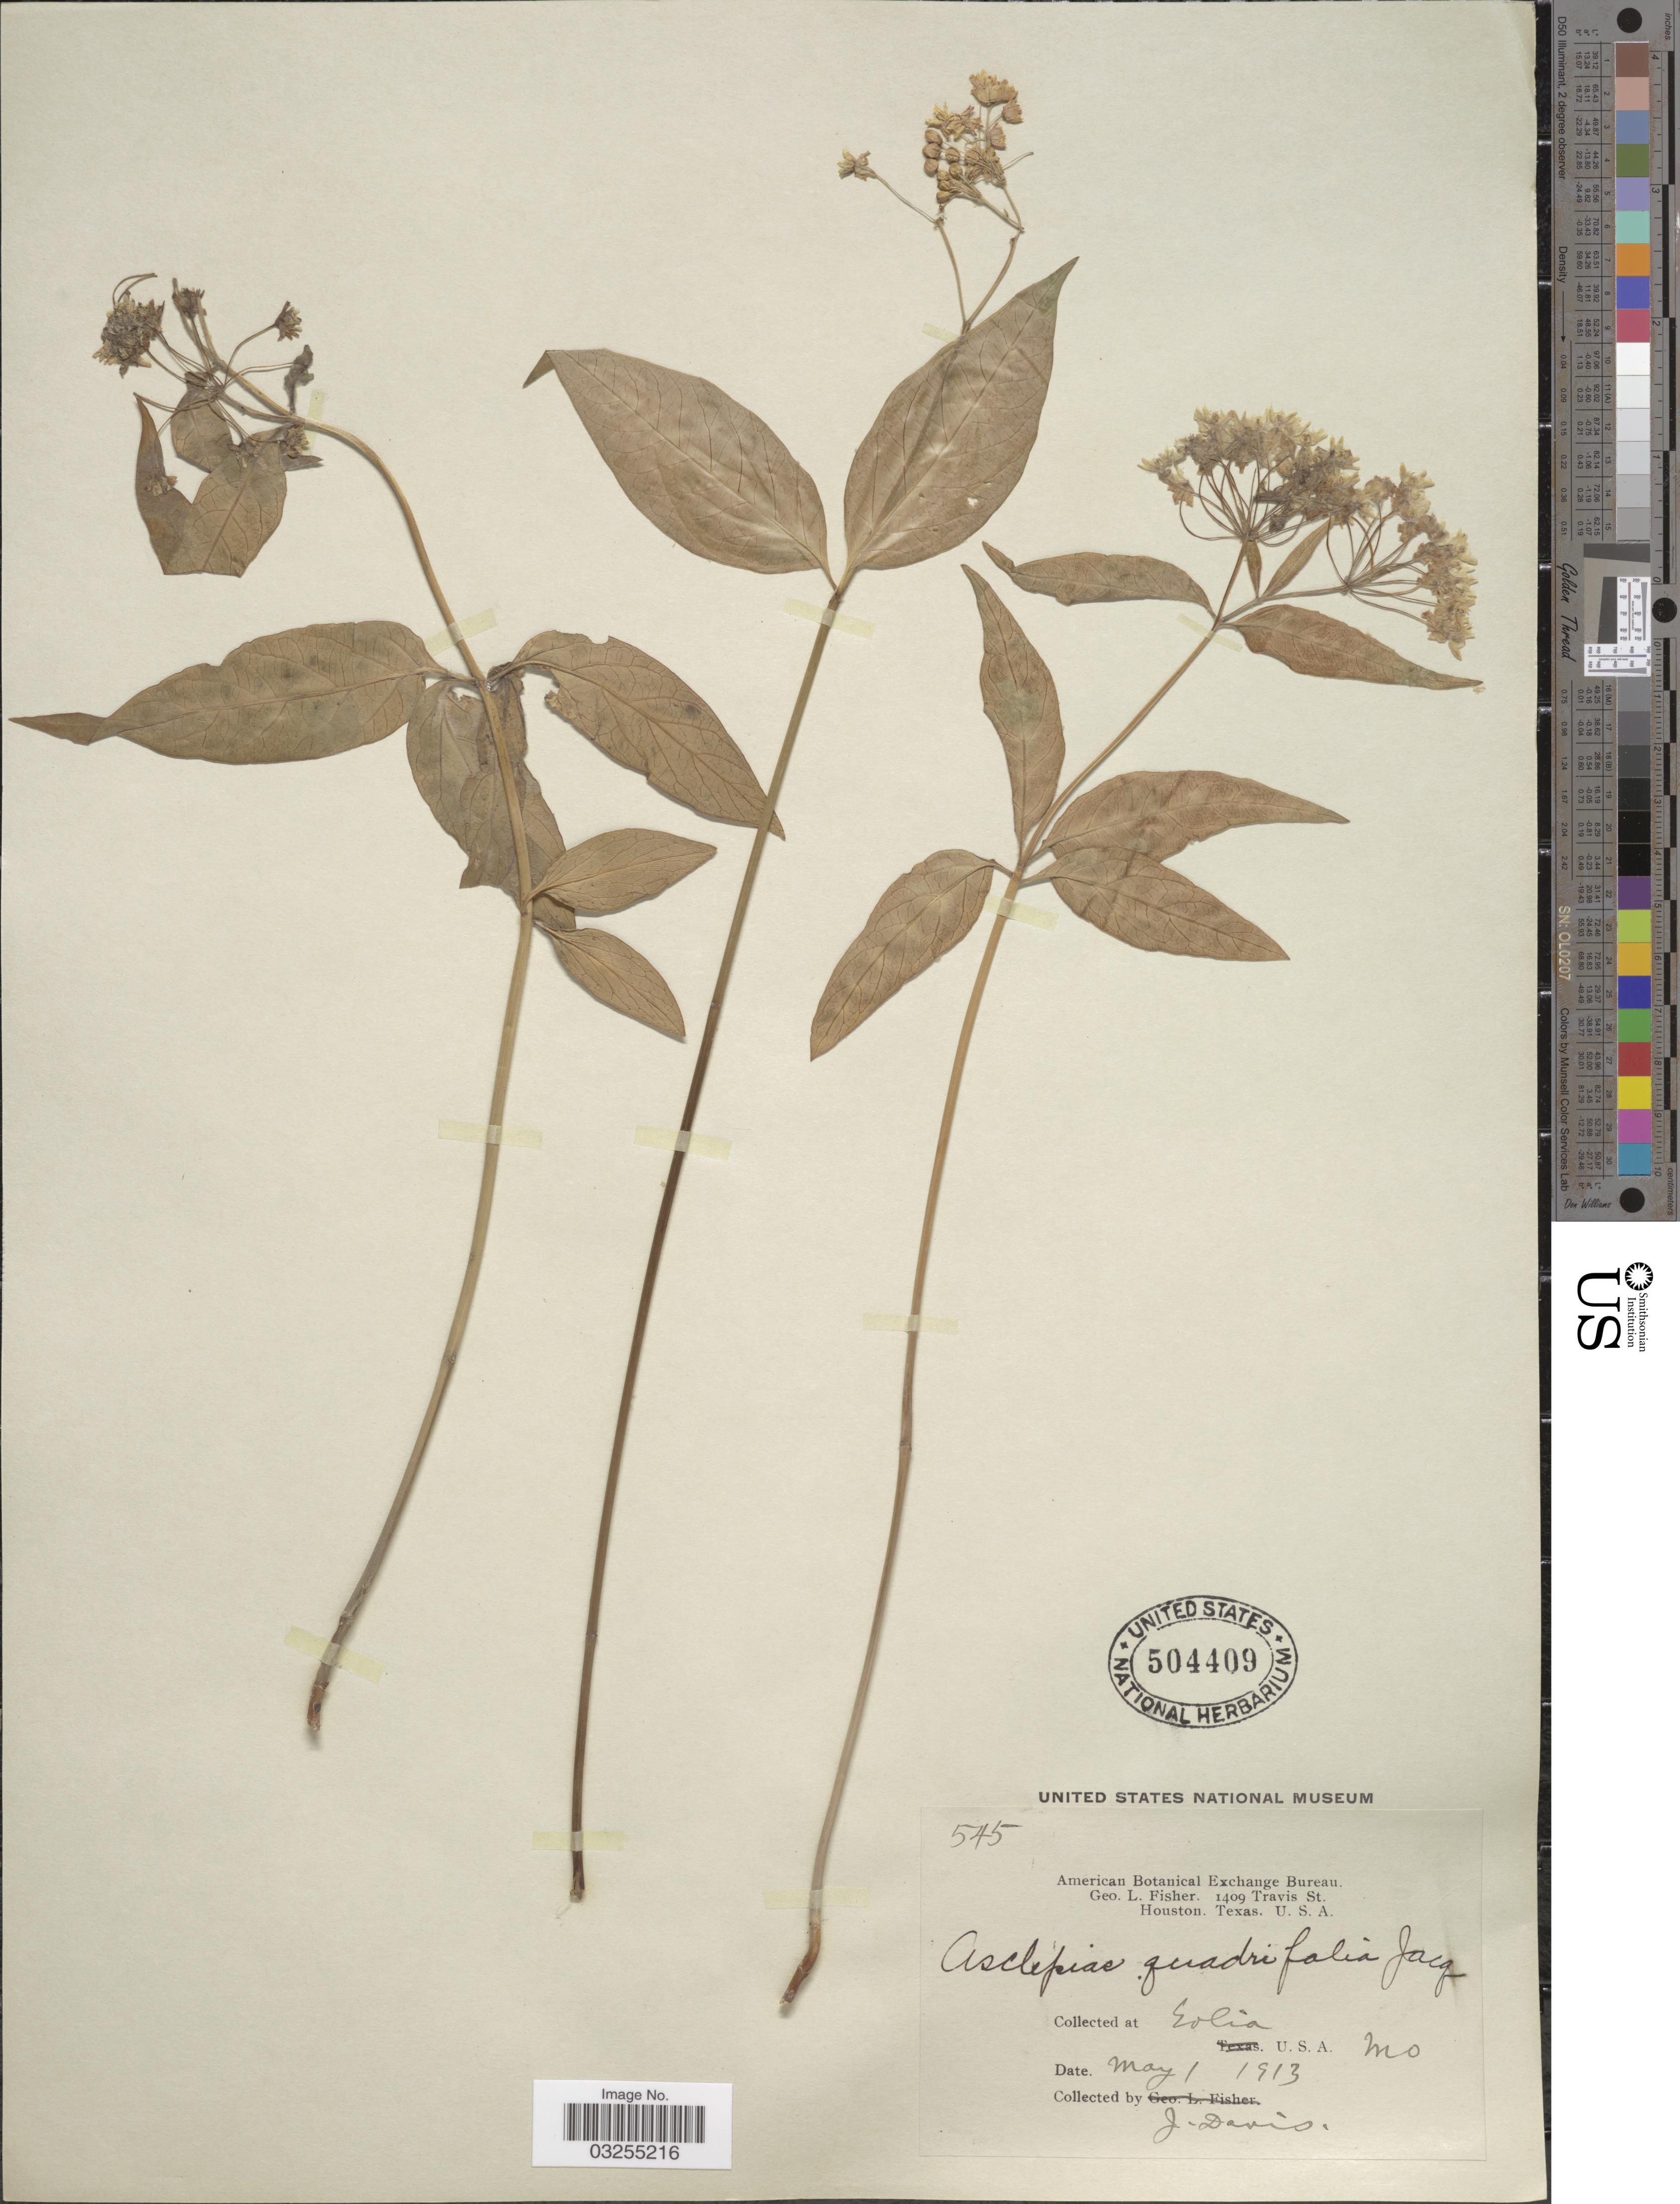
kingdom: Plantae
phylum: Tracheophyta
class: Magnoliopsida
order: Gentianales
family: Apocynaceae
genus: Asclepias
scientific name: Asclepias quadrifolia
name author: Jacq.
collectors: J. Davis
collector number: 545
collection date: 1913-05-01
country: United States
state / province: Missouri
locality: Eolia.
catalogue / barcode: US 504409